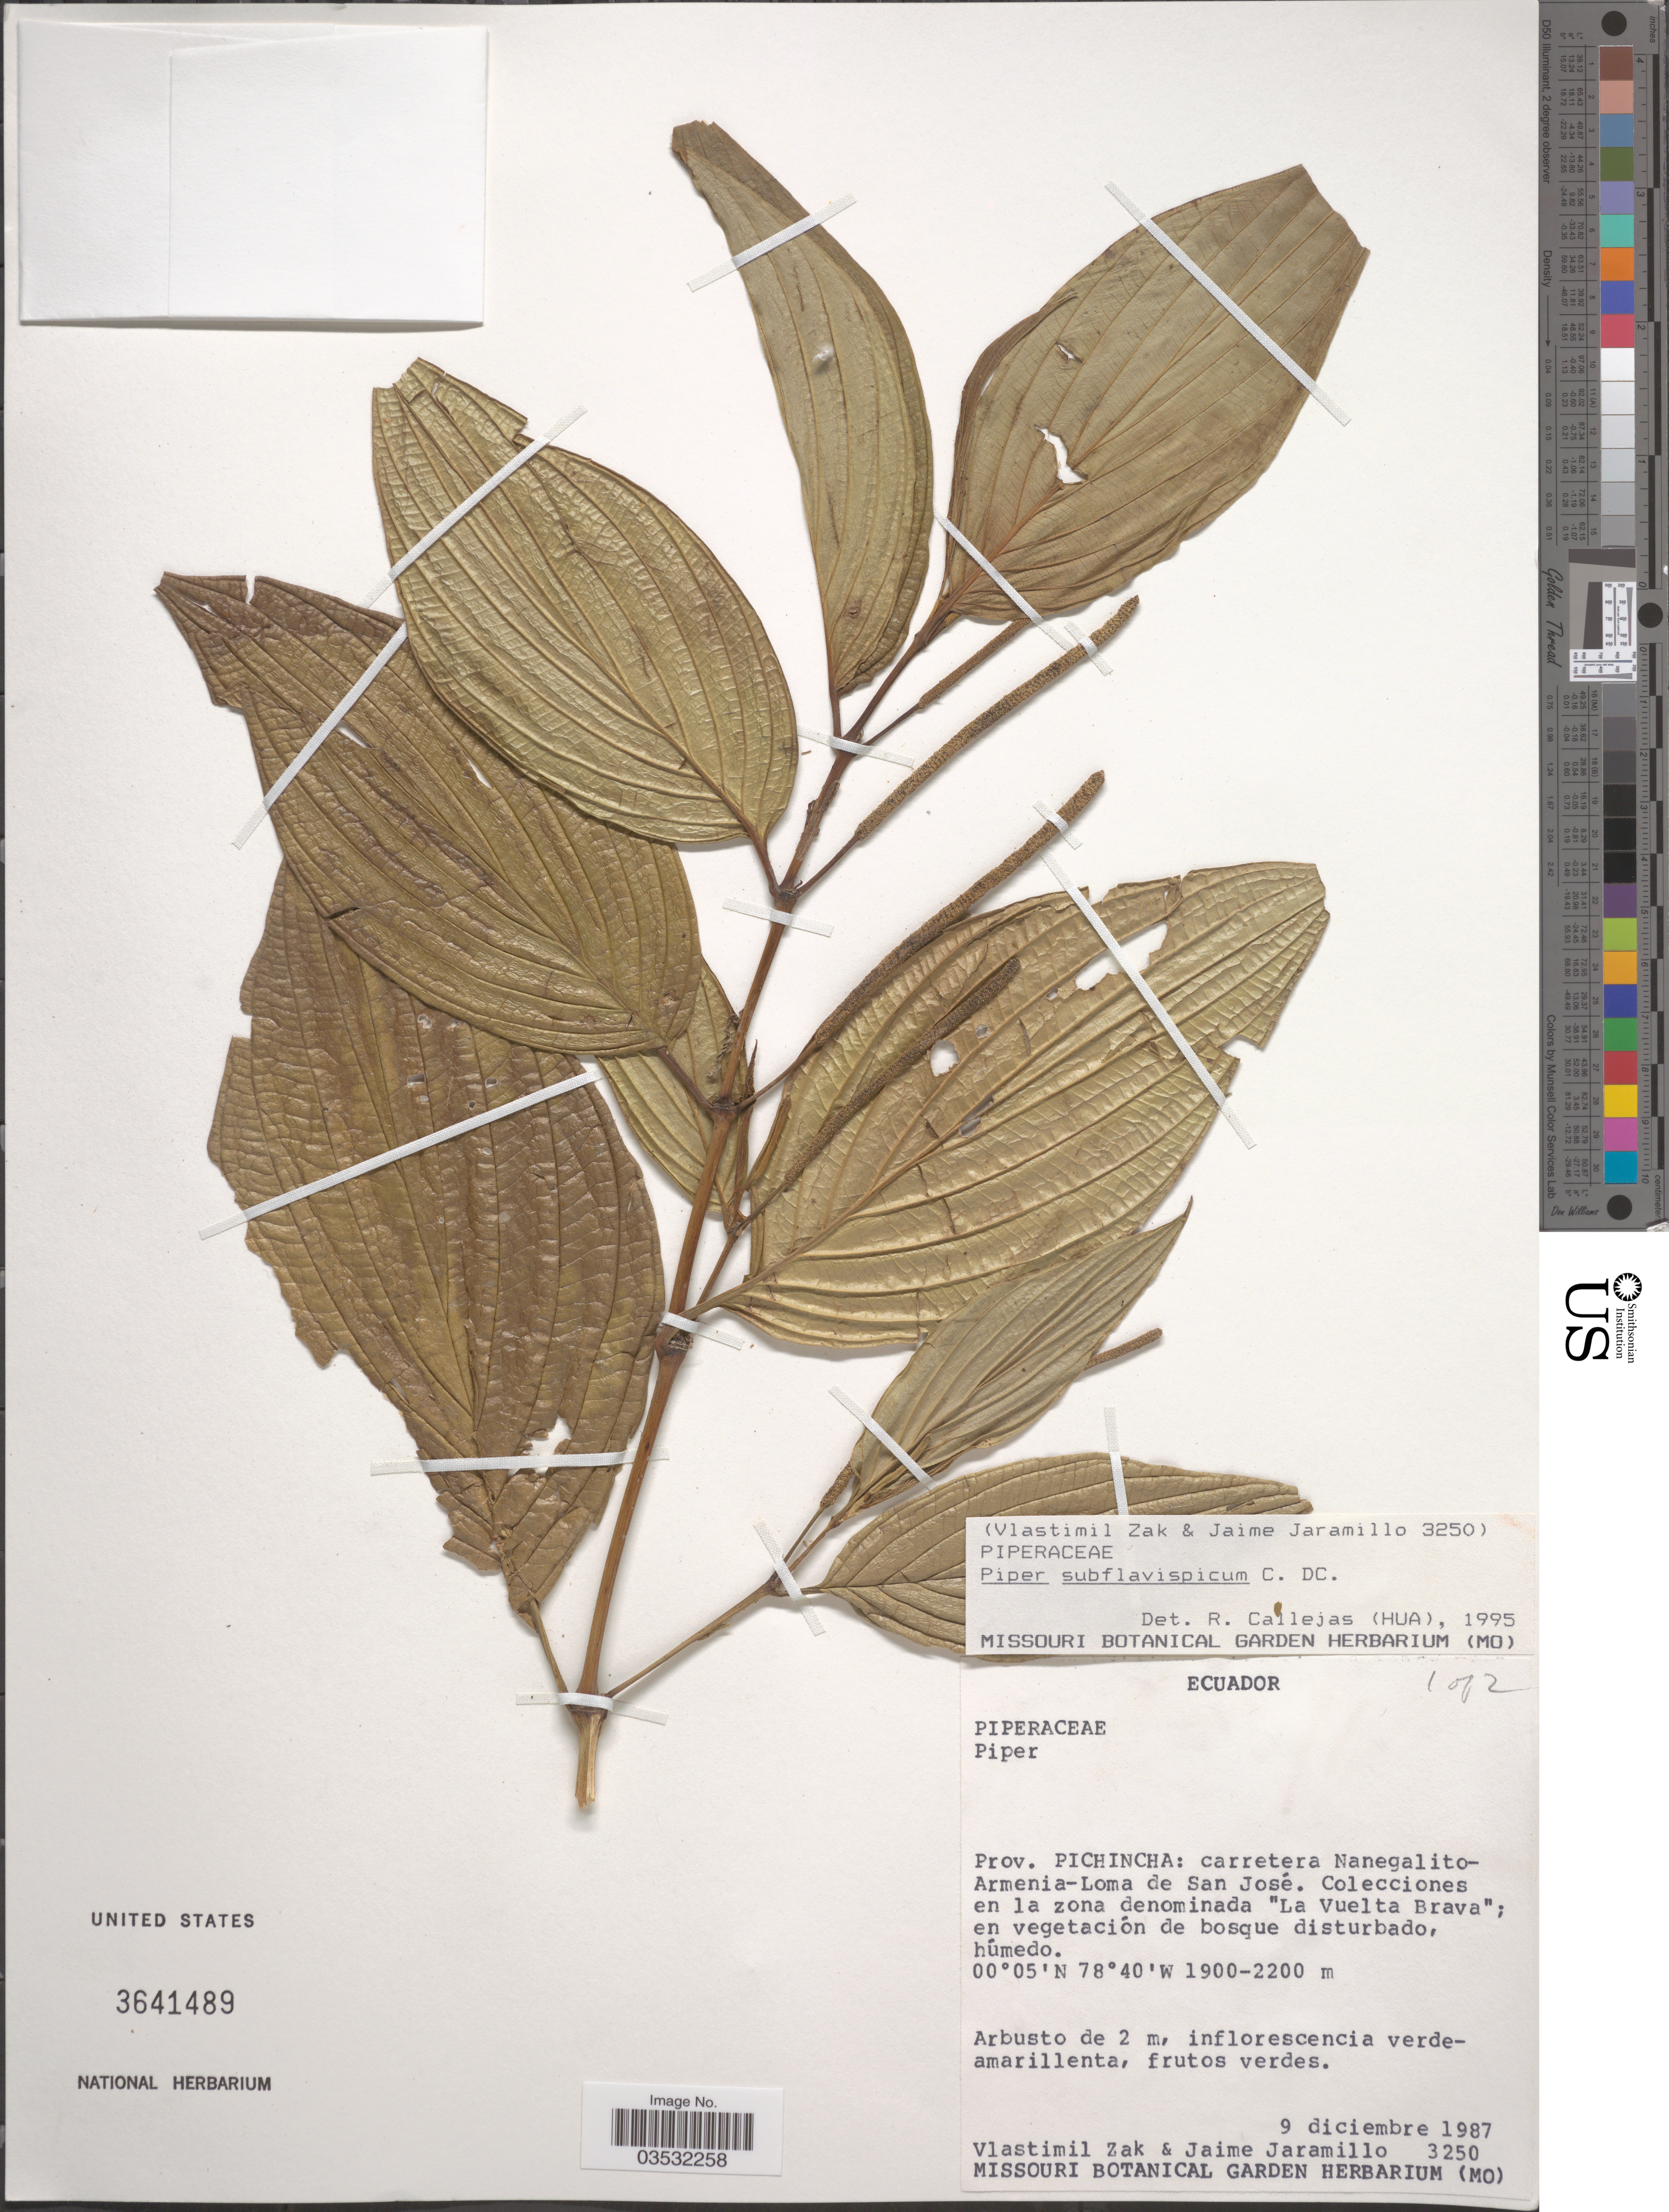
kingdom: Plantae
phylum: Tracheophyta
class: Magnoliopsida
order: Piperales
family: Piperaceae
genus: Piper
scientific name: Piper subflavispicum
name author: C. DC.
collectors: V. Zak & J. Jaramillo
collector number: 3250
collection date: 1987-12-09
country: Ecuador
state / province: Pichincha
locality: Carretera Nanegalito-Armenia-Loma de San José. En la zona denominada 'La Vuelta Brava'.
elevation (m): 1900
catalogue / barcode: US 3641489